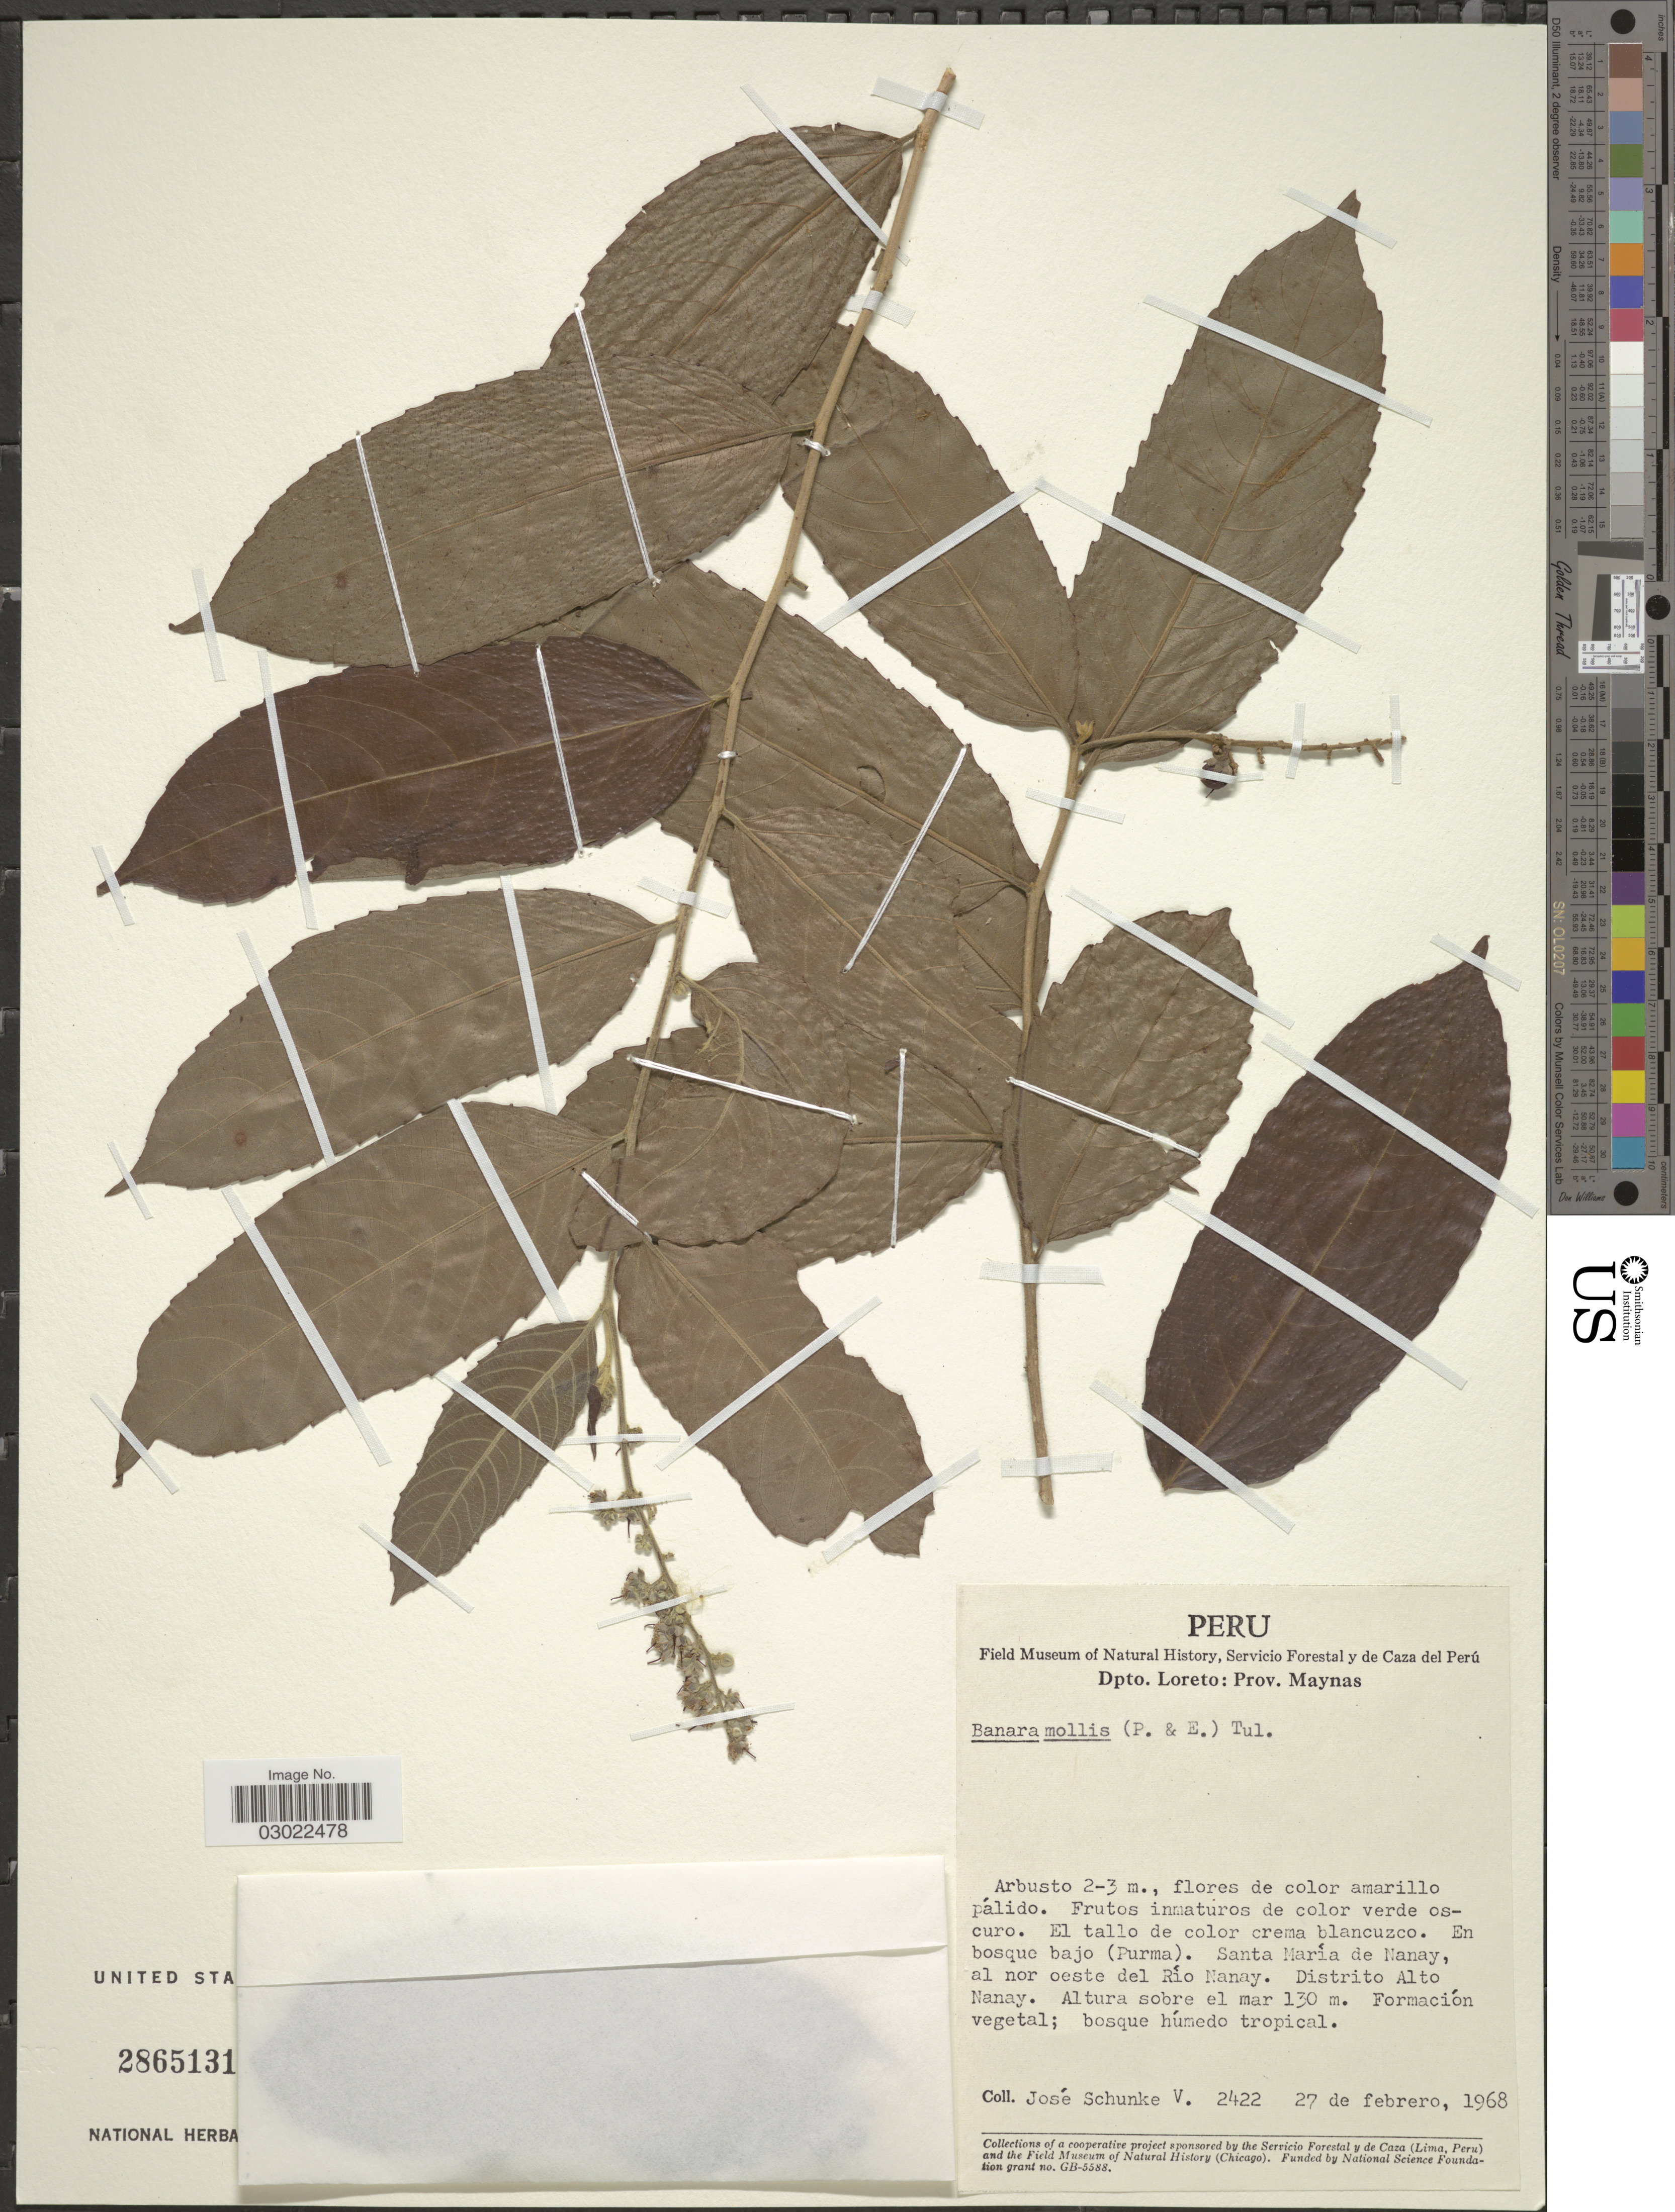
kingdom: Plantae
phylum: Tracheophyta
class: Magnoliopsida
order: Malpighiales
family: Salicaceae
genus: Banara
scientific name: Banara guianensis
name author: Aubl.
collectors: J. Schunke Vigo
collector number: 2422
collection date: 1968-02-27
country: Peru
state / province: Loreto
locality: Dpto. Loreto: Prov. Maynas. En bosque bajo (Purma). Santa María de Nanay, al nor oeste del Río Nanay. Distrito Alto Nanay.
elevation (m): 130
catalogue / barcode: US 2865131